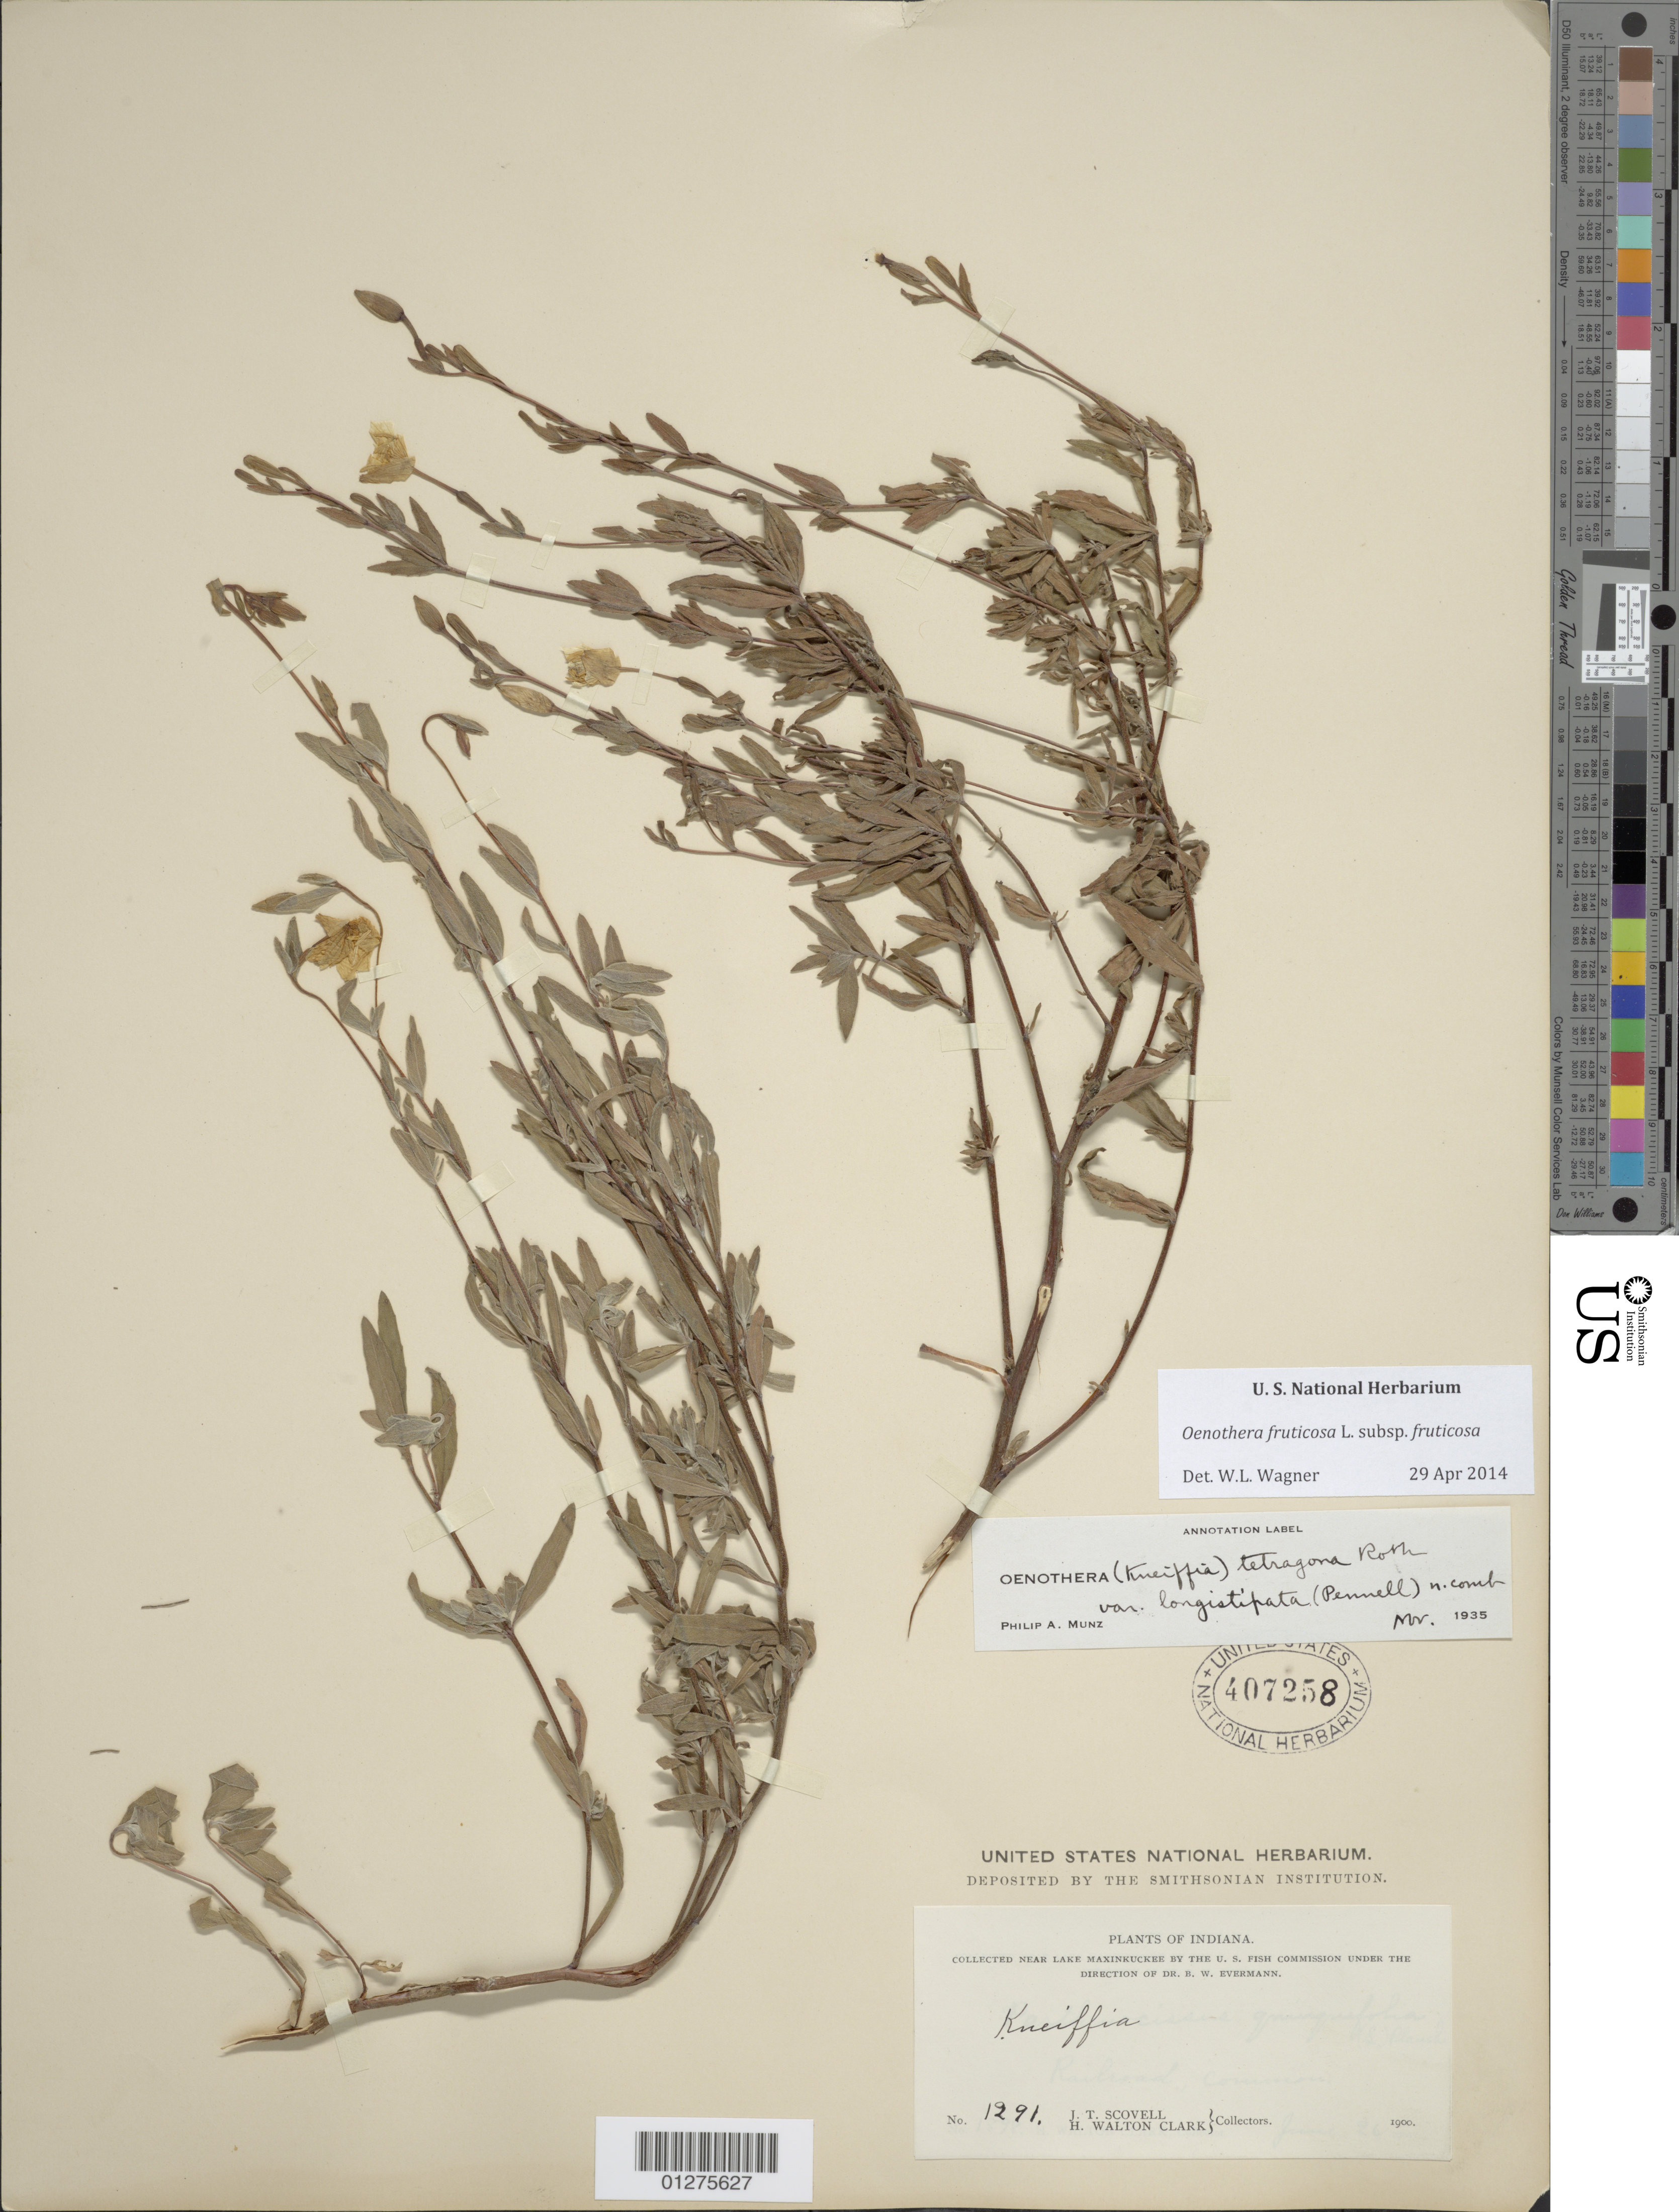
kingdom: Plantae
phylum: Tracheophyta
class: Magnoliopsida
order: Myrtales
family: Onagraceae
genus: Oenothera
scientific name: Oenothera fruticosa subsp. fruticosa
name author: L.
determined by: Wagner, W. L., (BOT), Smithsonian Institution - National Museum of Natural History (UNITED STATES)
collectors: J. T. Scovell & H. W. Clark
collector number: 1291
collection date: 1900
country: United States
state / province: Indiana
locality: Near Lake Maxinkuckee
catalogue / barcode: US 407258